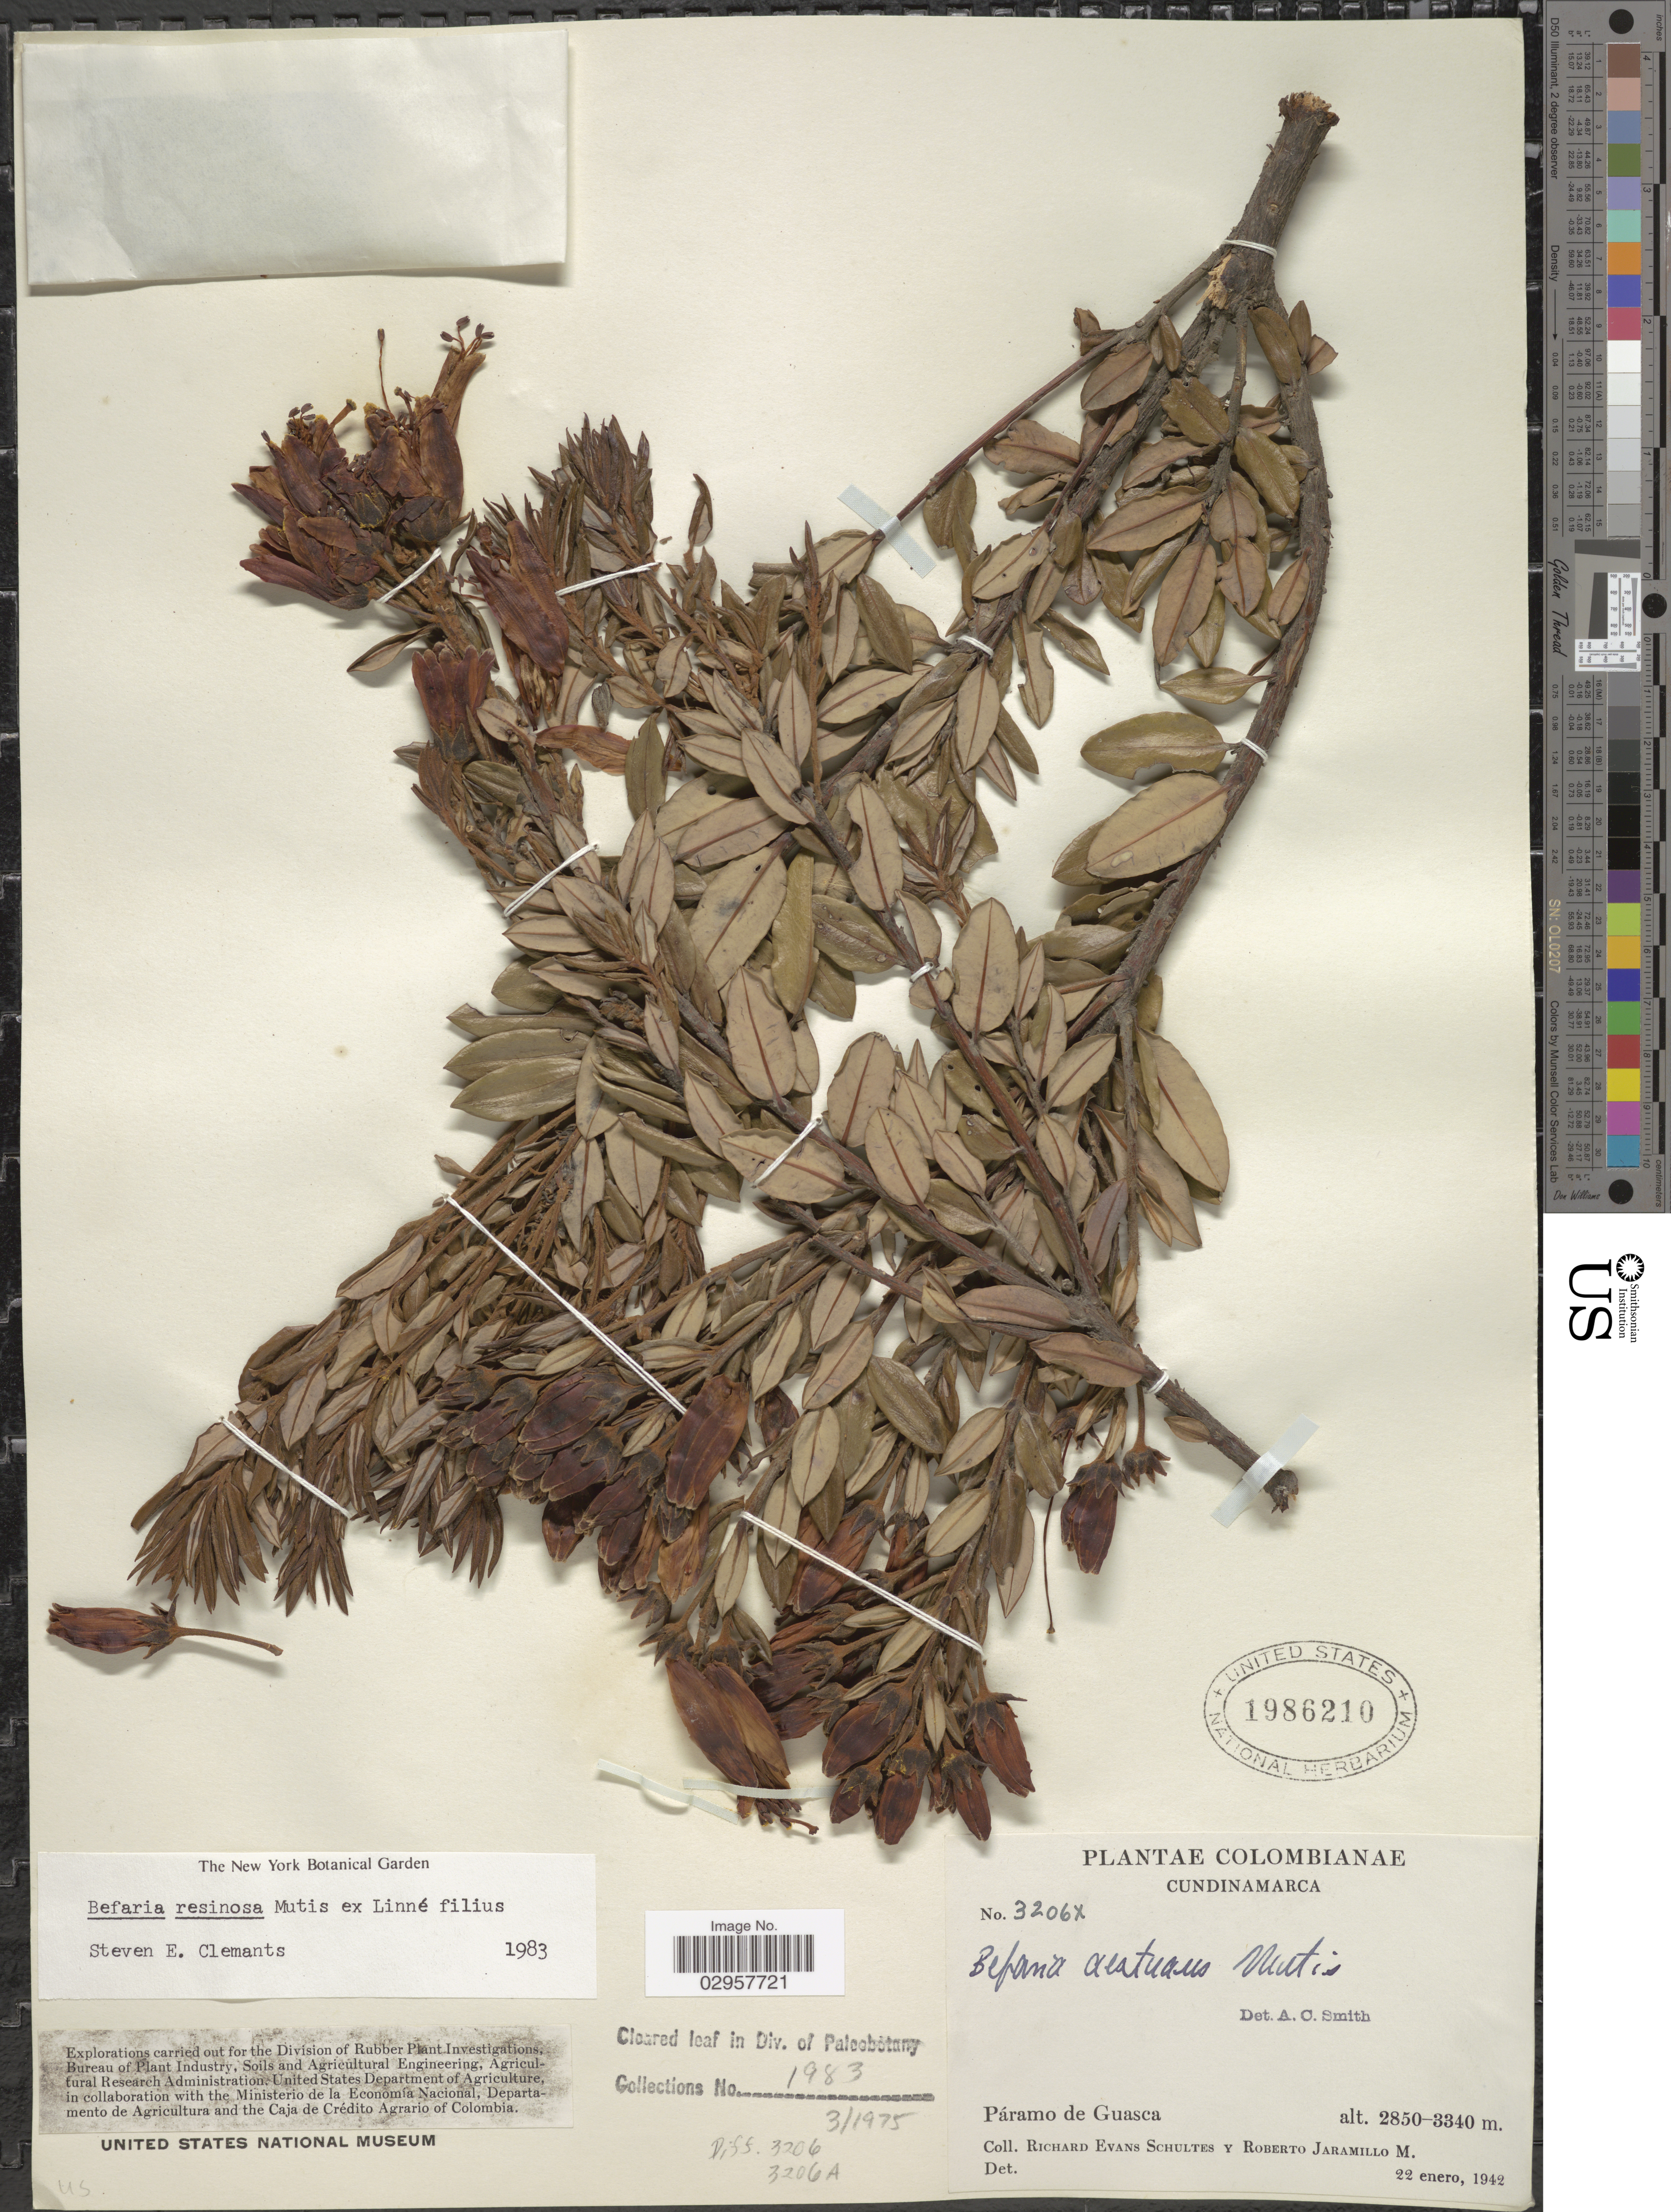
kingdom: Plantae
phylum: Tracheophyta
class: Magnoliopsida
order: Ericales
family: Ericaceae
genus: Befaria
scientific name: Befaria resinosa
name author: Mutis ex L. f.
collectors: R. E. Schultes & R. Jaramillo M.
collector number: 3206x*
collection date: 1942-01-22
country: Colombia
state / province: Cundinamarca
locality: Páramo de Guasca.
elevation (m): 2850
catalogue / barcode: US 1986210